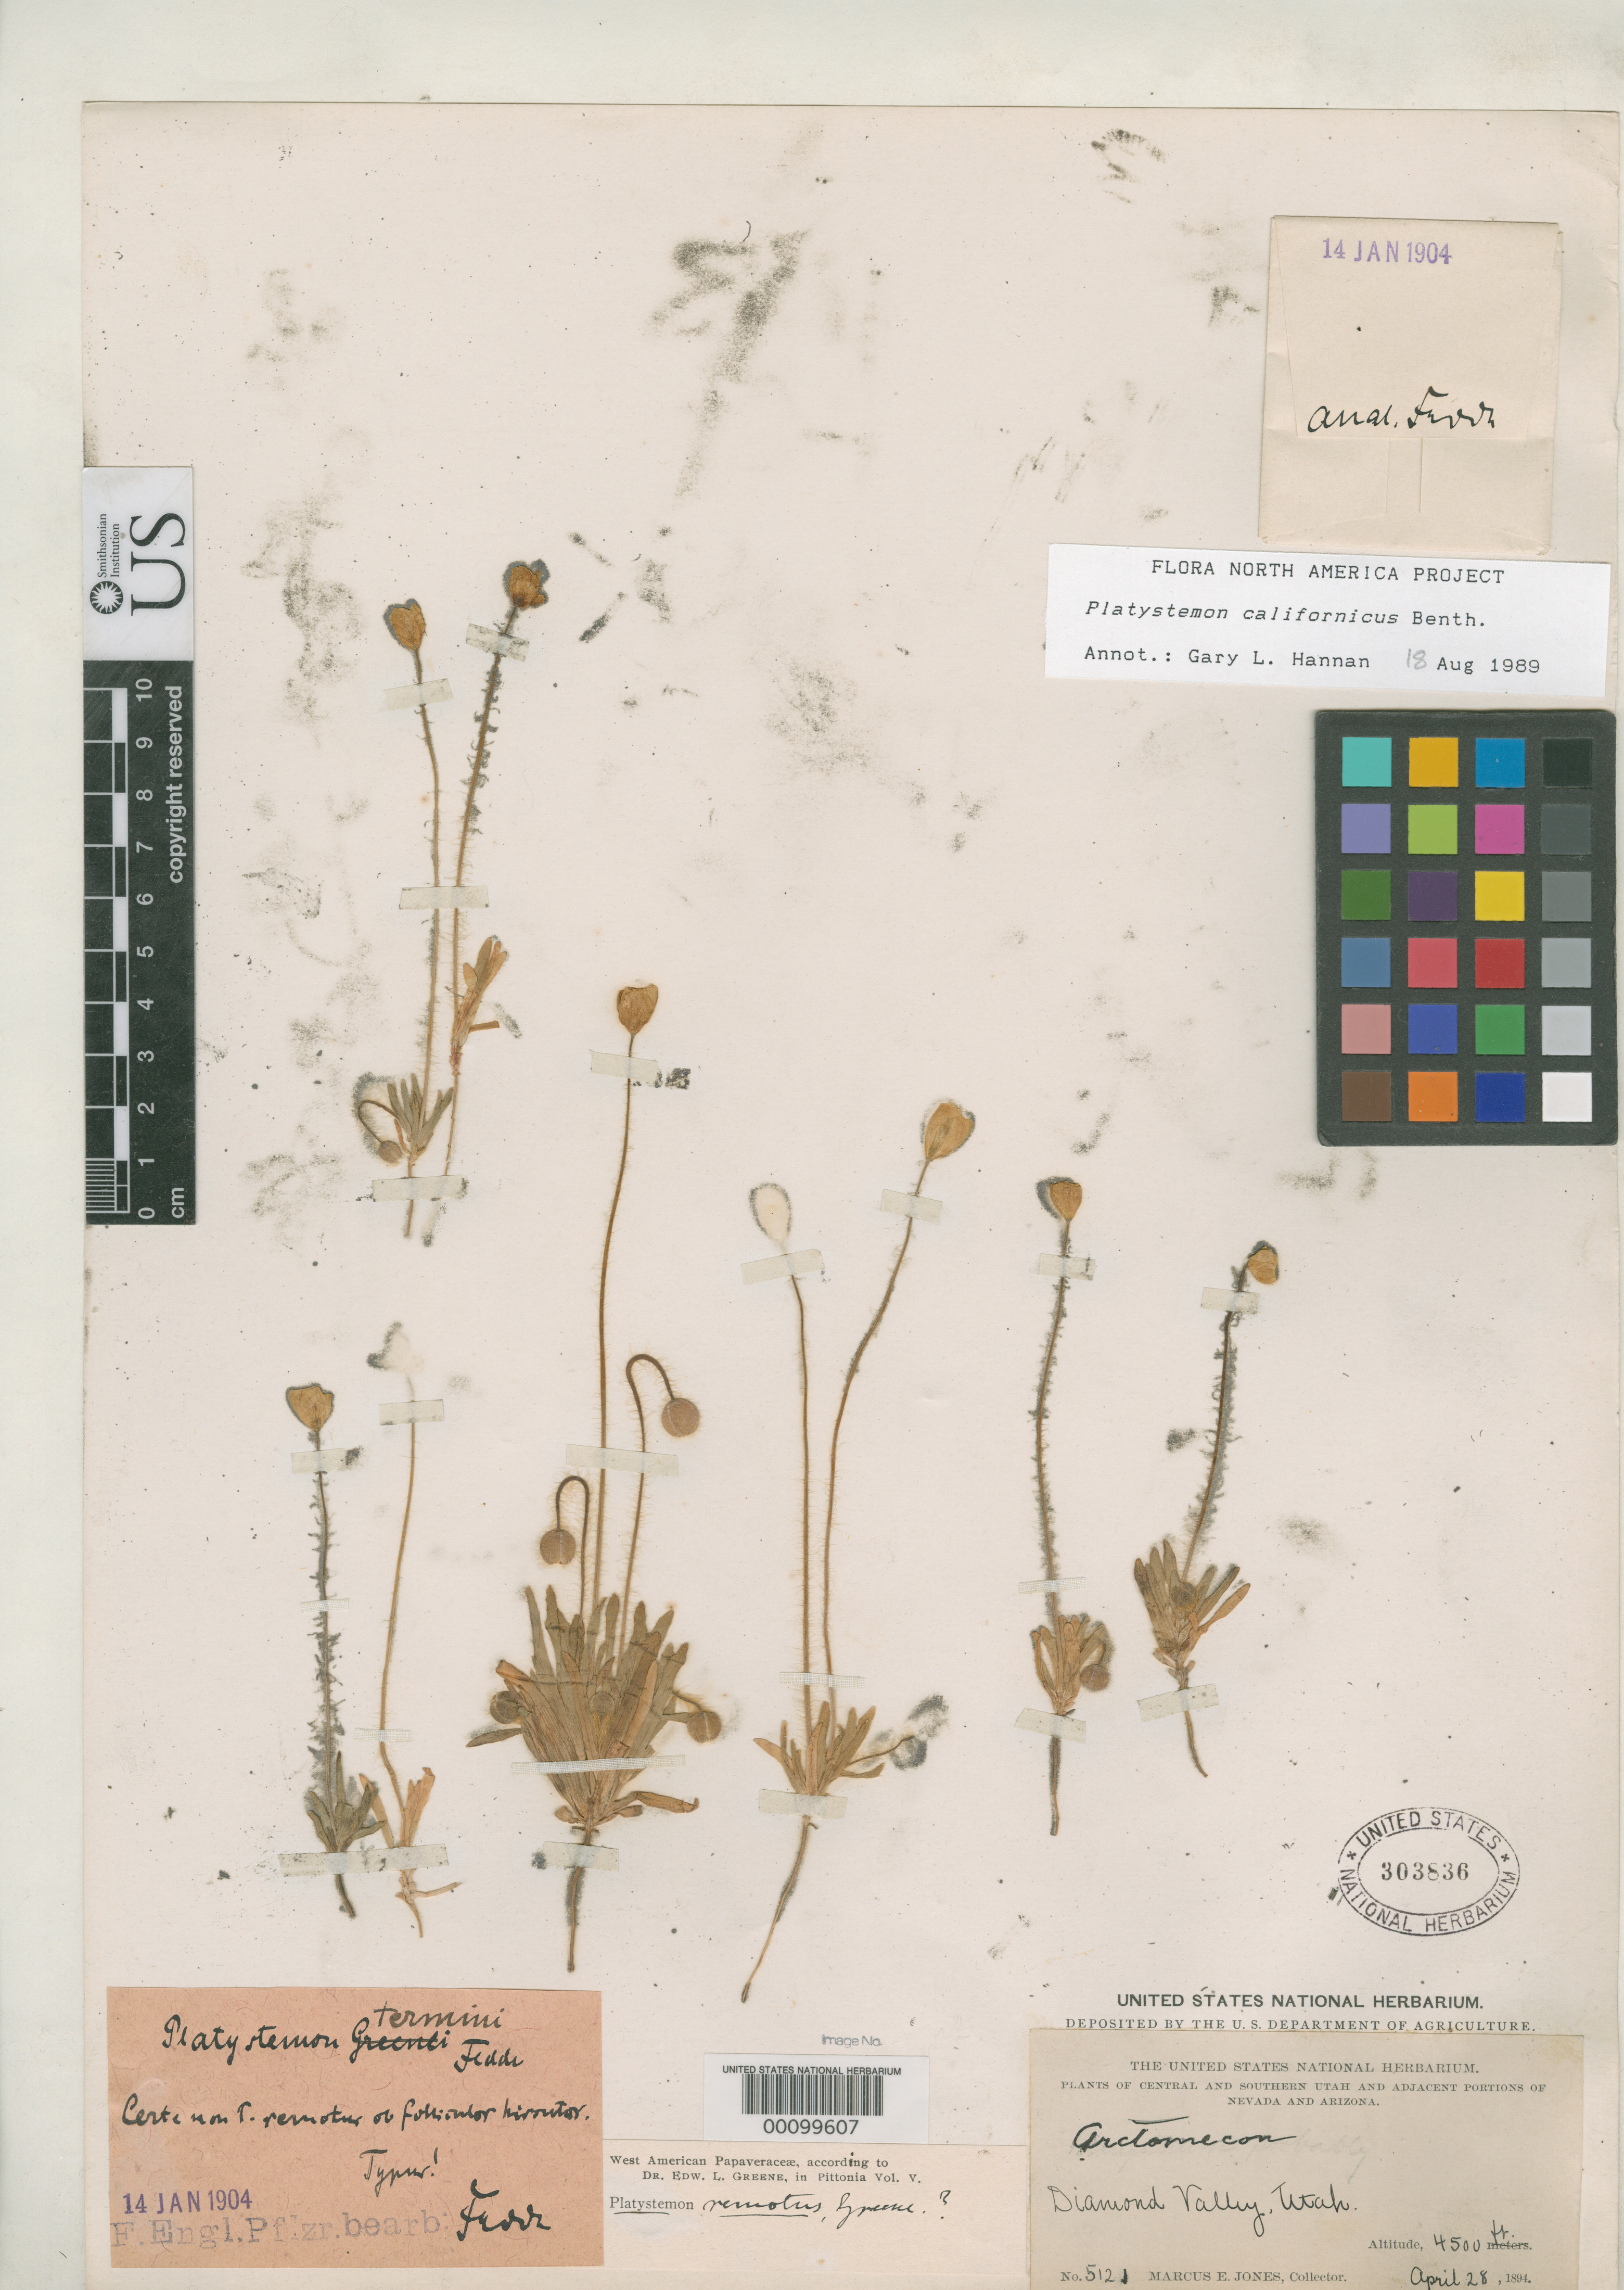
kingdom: Plantae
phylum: Tracheophyta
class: Magnoliopsida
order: Ranunculales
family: Papaveraceae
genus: Platystemon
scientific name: Platystemon termini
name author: Fedde in Engl.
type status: Isosyntype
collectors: M. E. Jones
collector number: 5121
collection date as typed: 28 Apr 1894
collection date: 1894-04-28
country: United States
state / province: Utah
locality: Diamond Valley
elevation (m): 1200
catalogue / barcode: US 303836